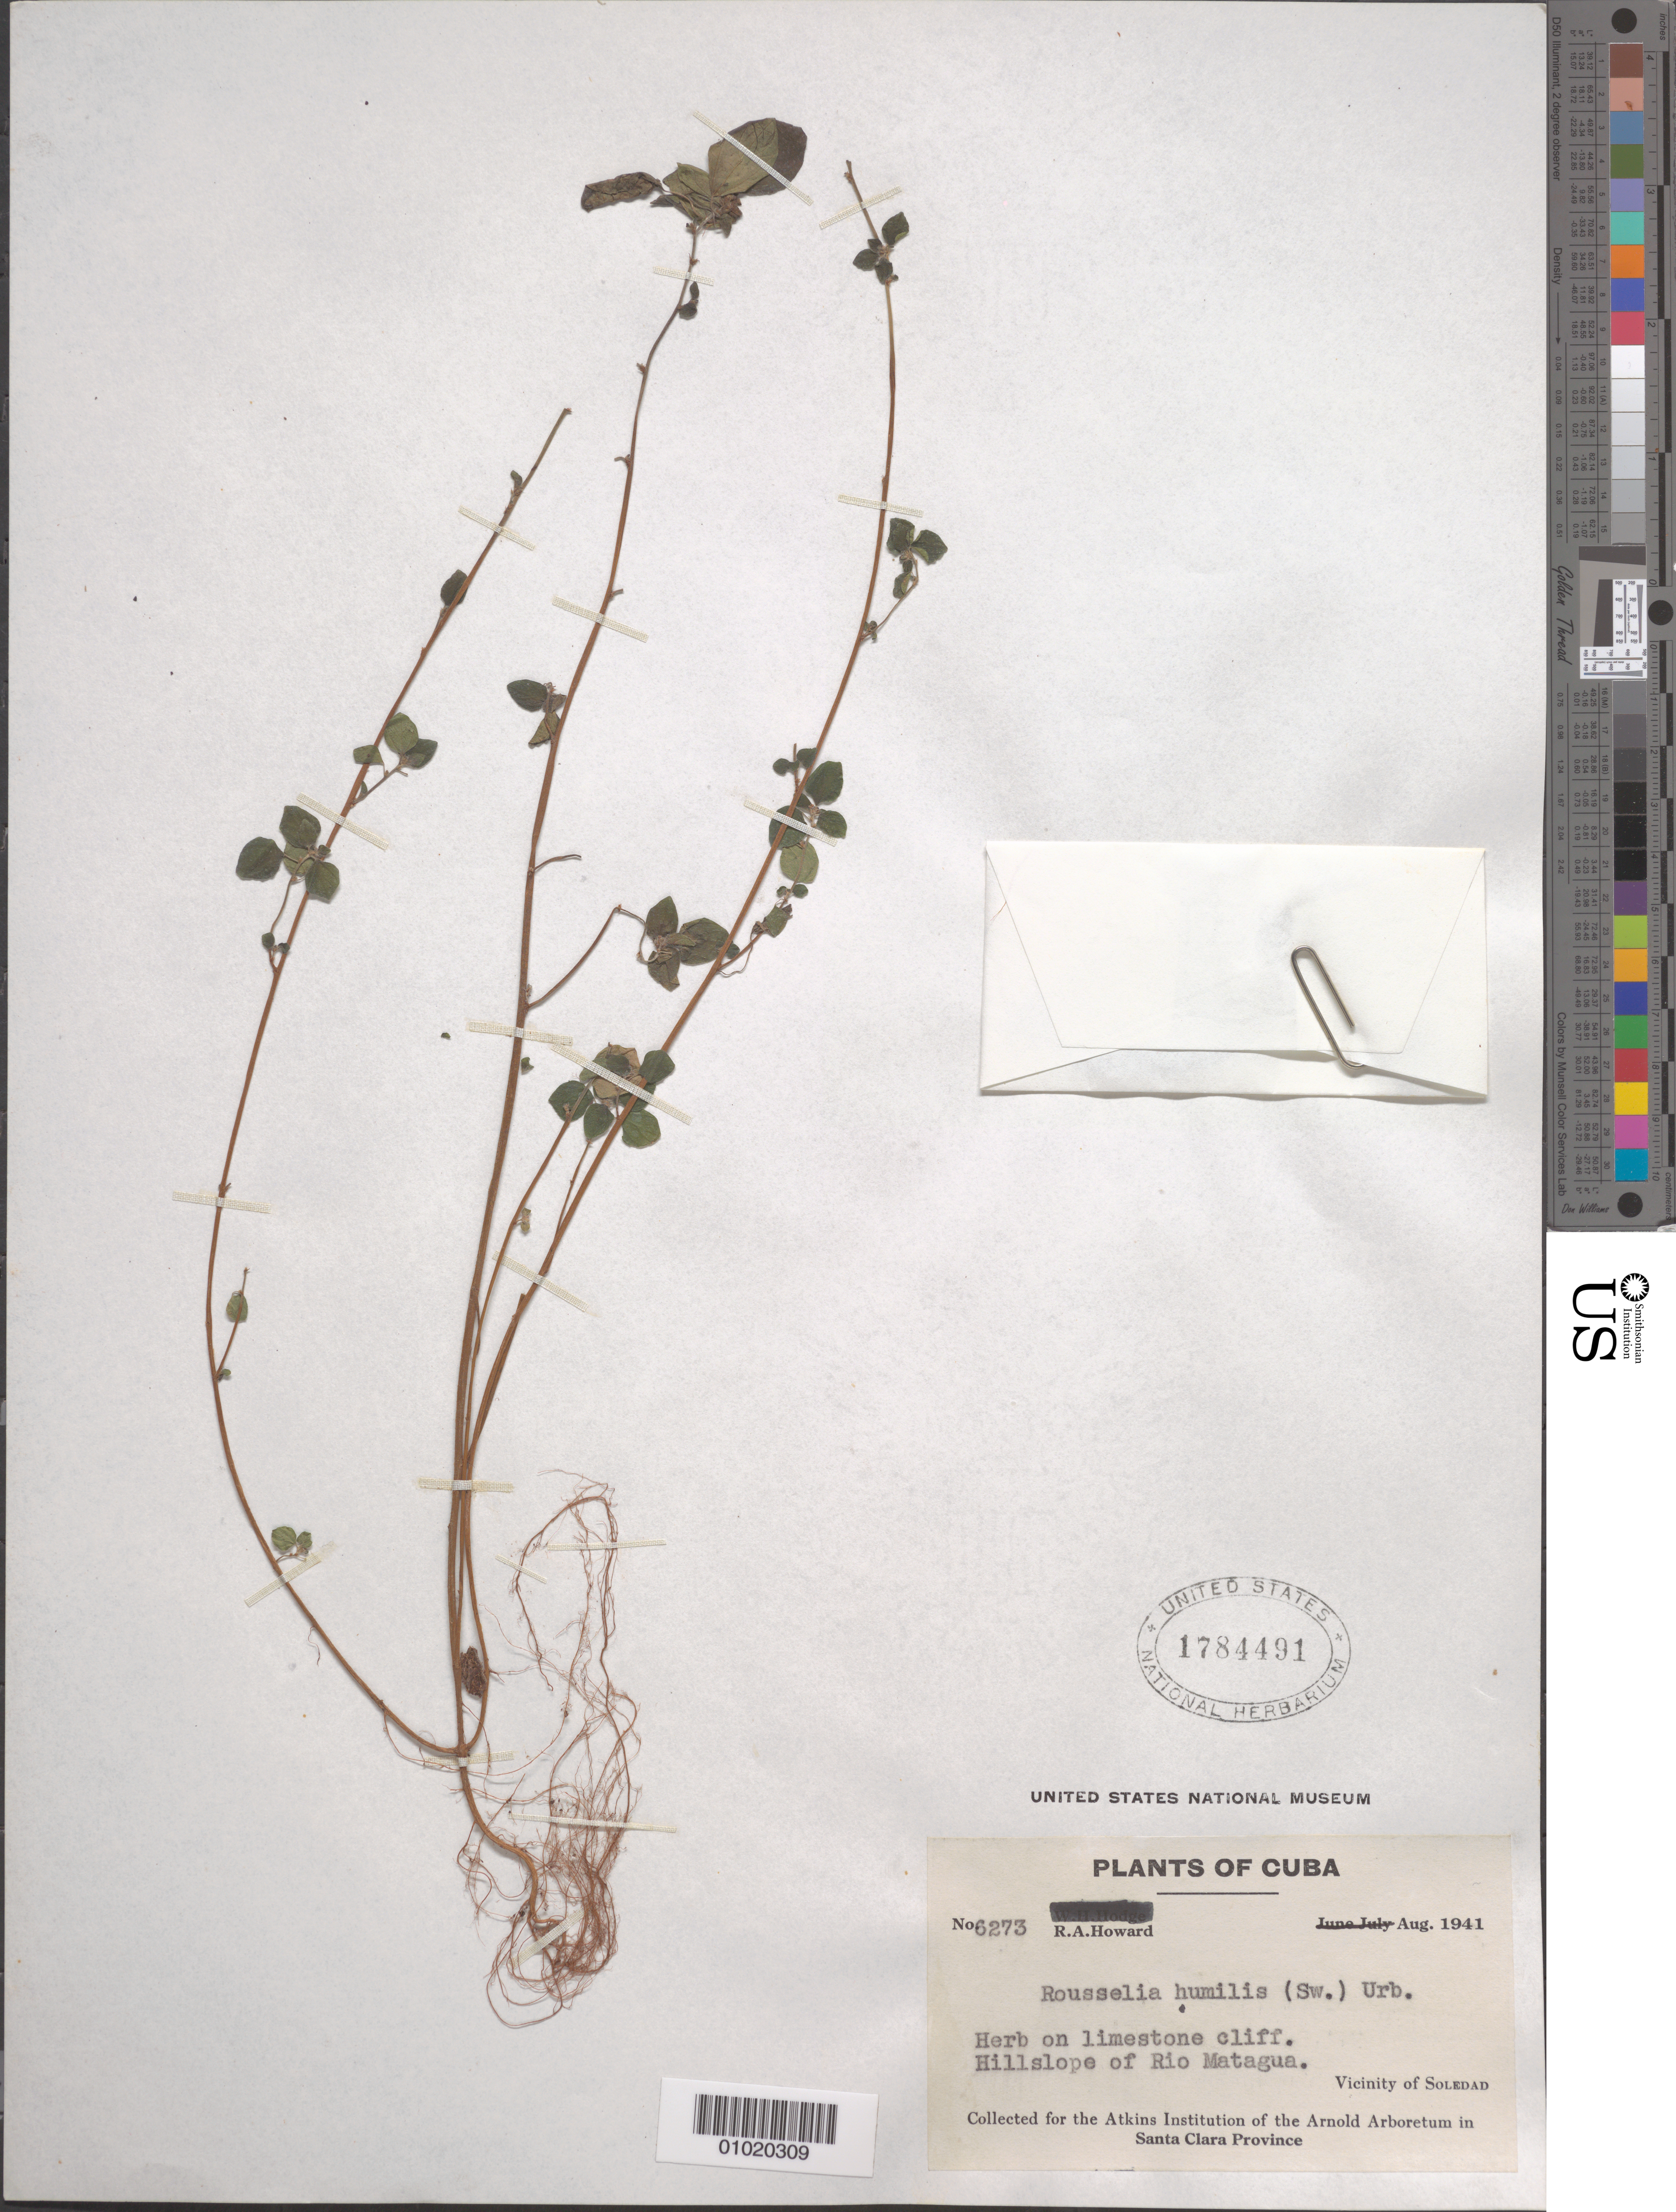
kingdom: Plantae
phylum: Tracheophyta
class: Magnoliopsida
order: Rosales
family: Urticaceae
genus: Rousselia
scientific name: Rousselia humilis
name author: (Sw.) Urb.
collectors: R. A. Howard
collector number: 6273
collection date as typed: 01 Aug 1941 to 31 Aug 1941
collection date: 1941-08-01/1941-08-31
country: Cuba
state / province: Villa Clara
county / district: Santa Clara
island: Cuba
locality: Hillslope of Rio Matagua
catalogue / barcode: US 1784491